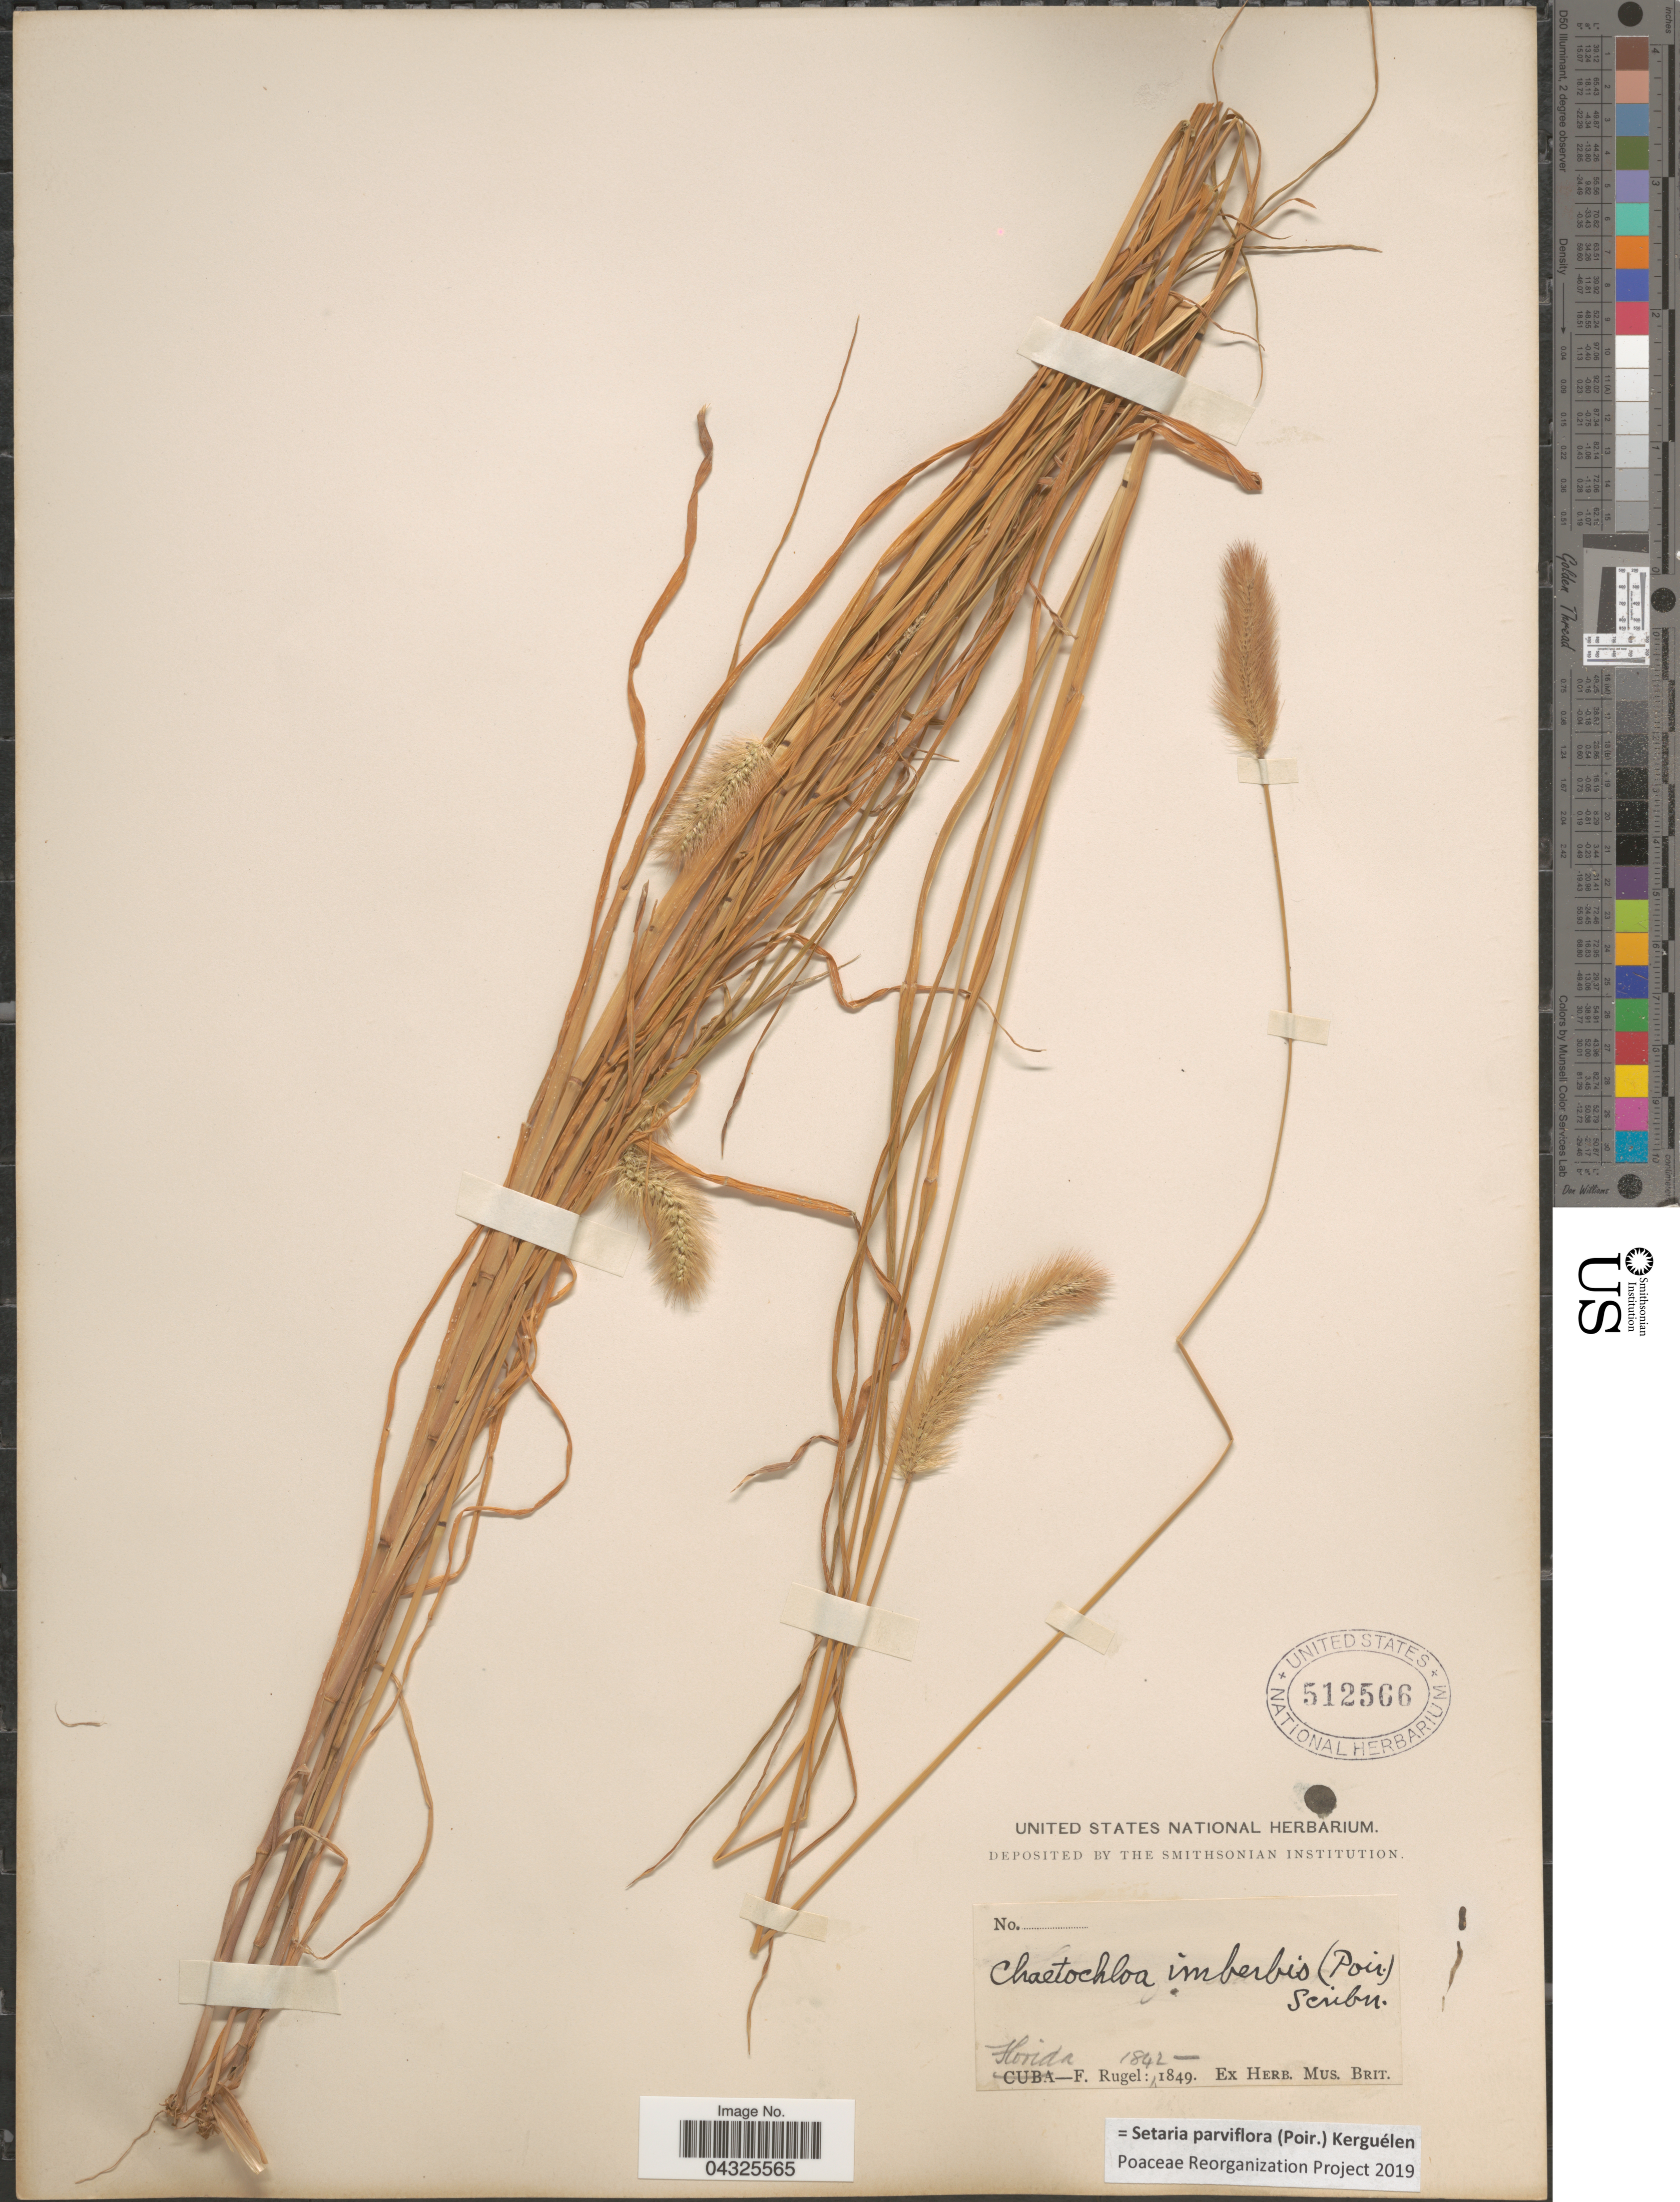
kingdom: Plantae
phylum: Tracheophyta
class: Liliopsida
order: Poales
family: Poaceae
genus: Setaria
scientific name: Setaria parviflora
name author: (Poir.) Kerguélen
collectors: F. Rugel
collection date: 1842/1849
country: United States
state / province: Florida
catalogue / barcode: US 512566